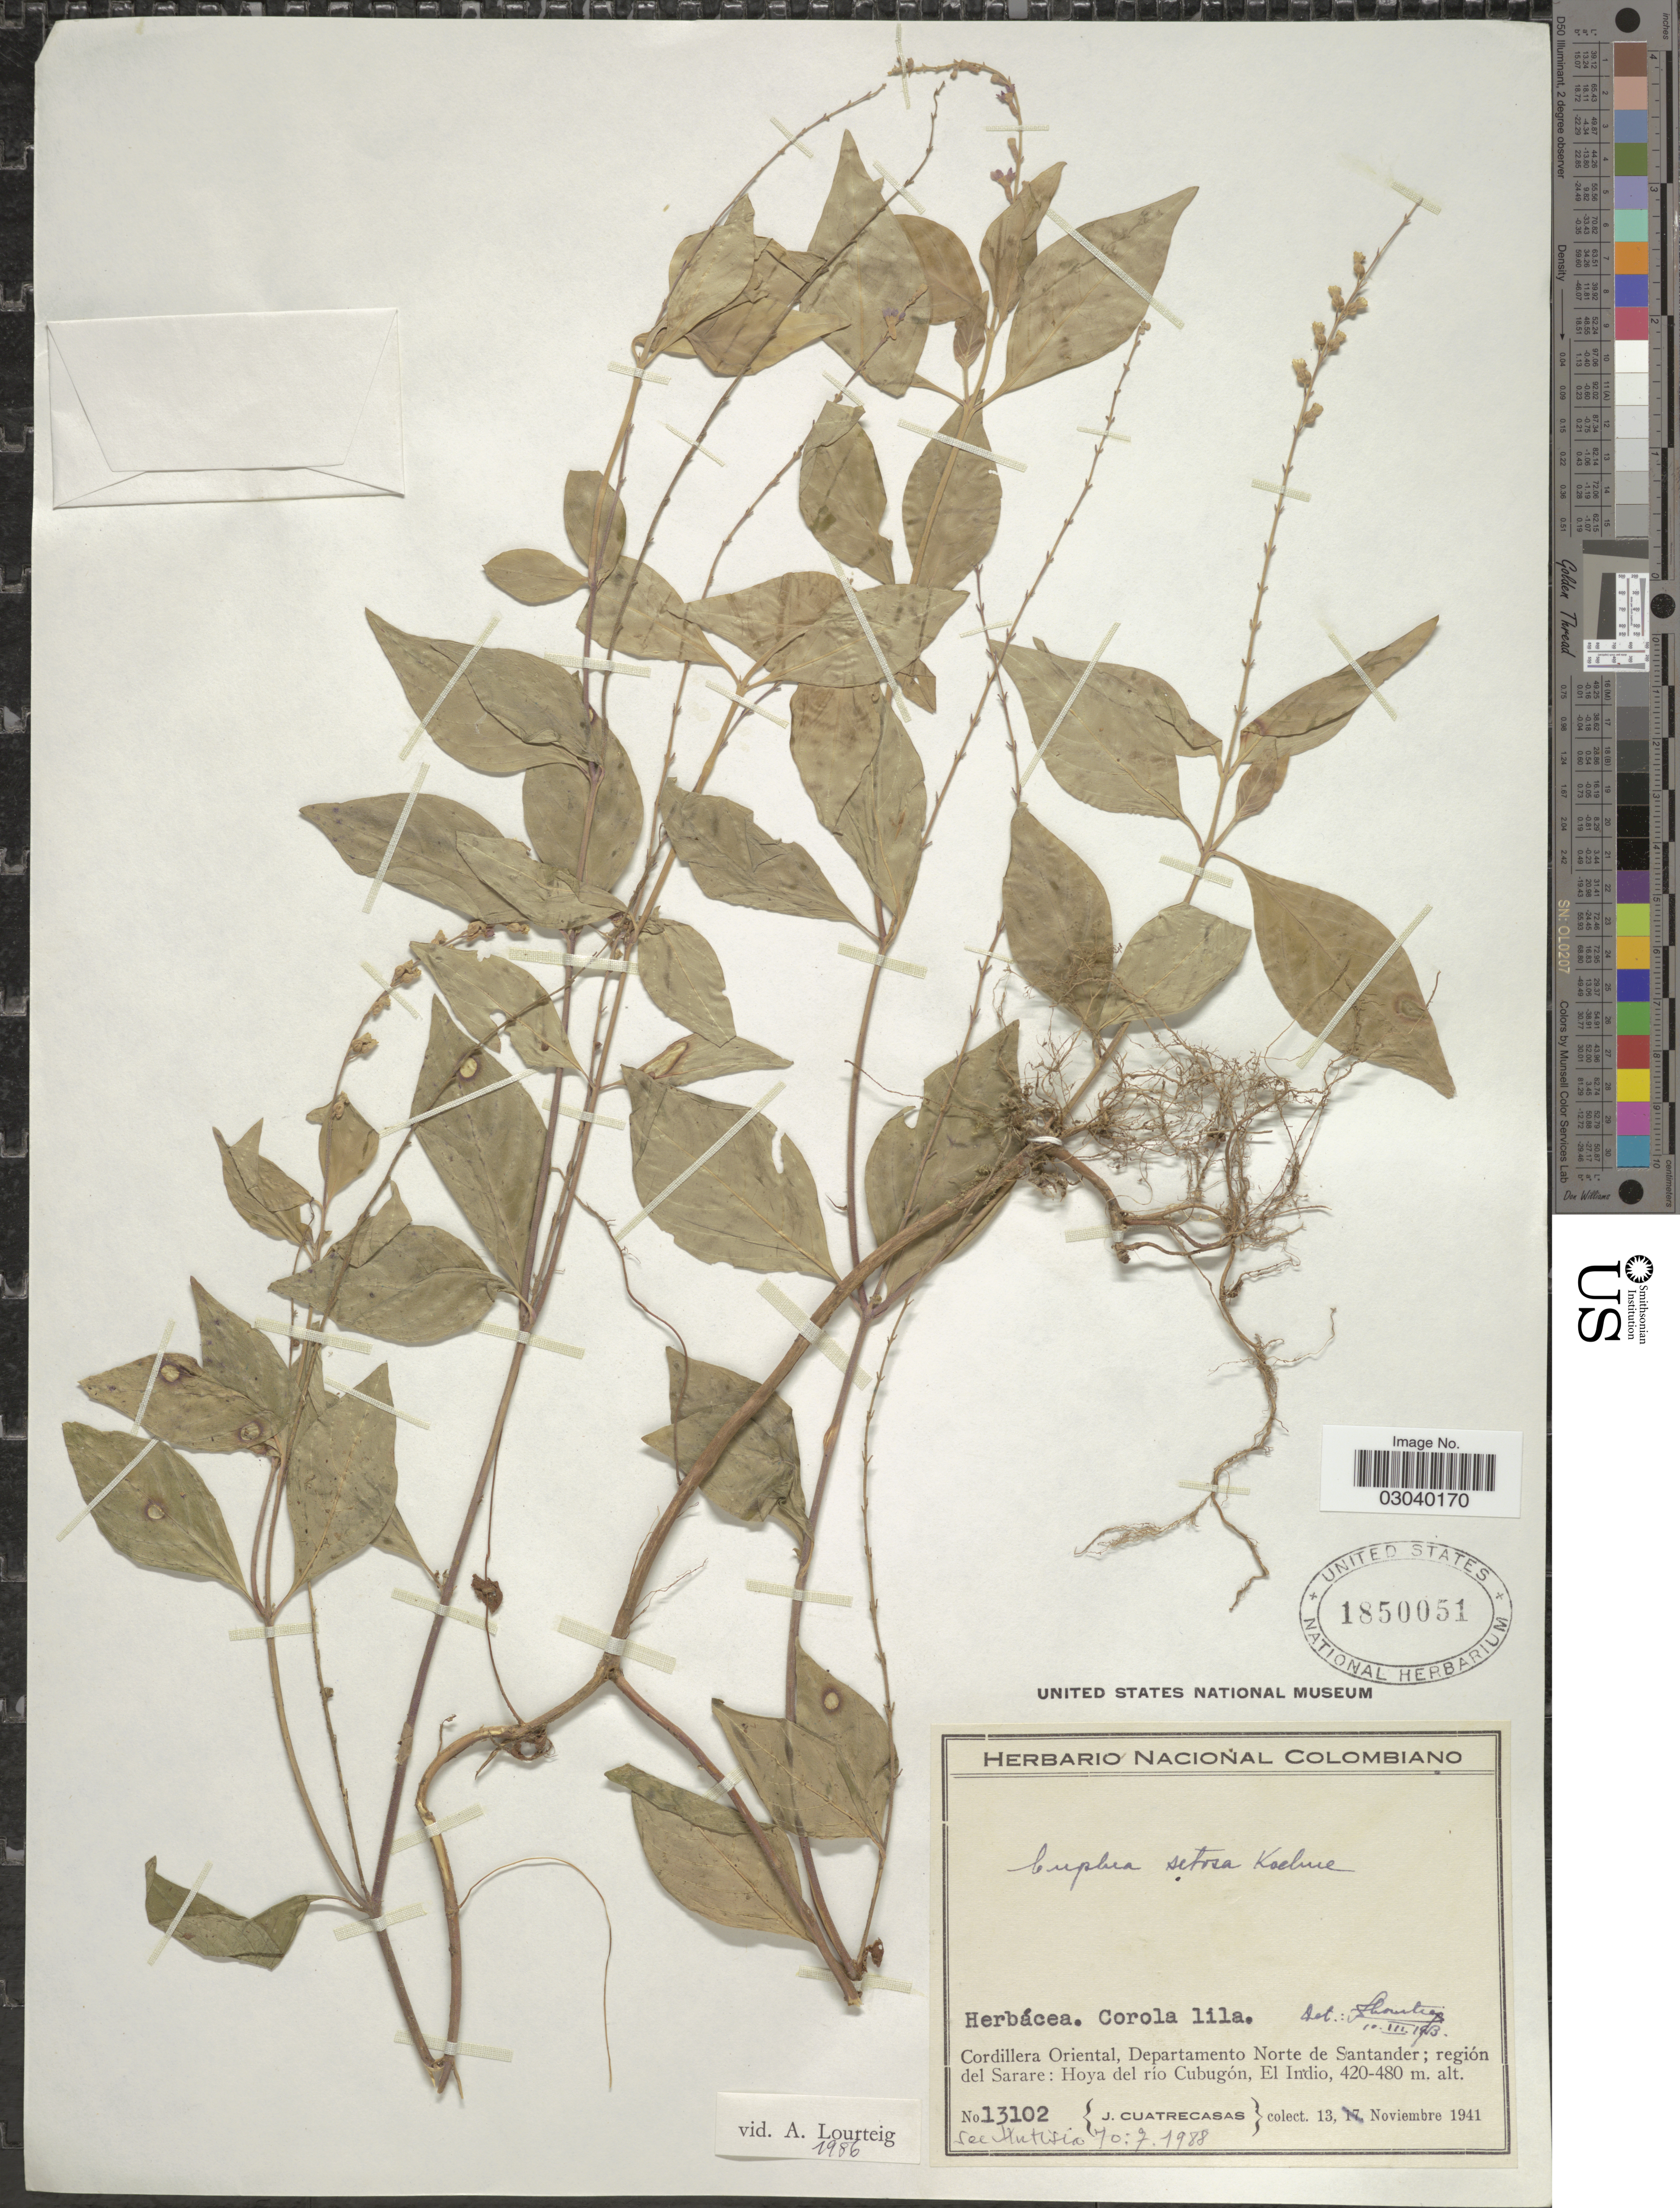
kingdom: Plantae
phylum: Tracheophyta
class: Magnoliopsida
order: Myrtales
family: Lythraceae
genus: Cuphea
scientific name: Cuphea setosa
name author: Koehne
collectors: J. Cuatrecasas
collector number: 13102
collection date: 1941-11-13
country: Colombia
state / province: Norte de Santander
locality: Cordillera Oriental, Departamento Norte de Santander; región del Sarare: Hoya del río Cubugón, El Indio.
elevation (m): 420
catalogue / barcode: US 1850051